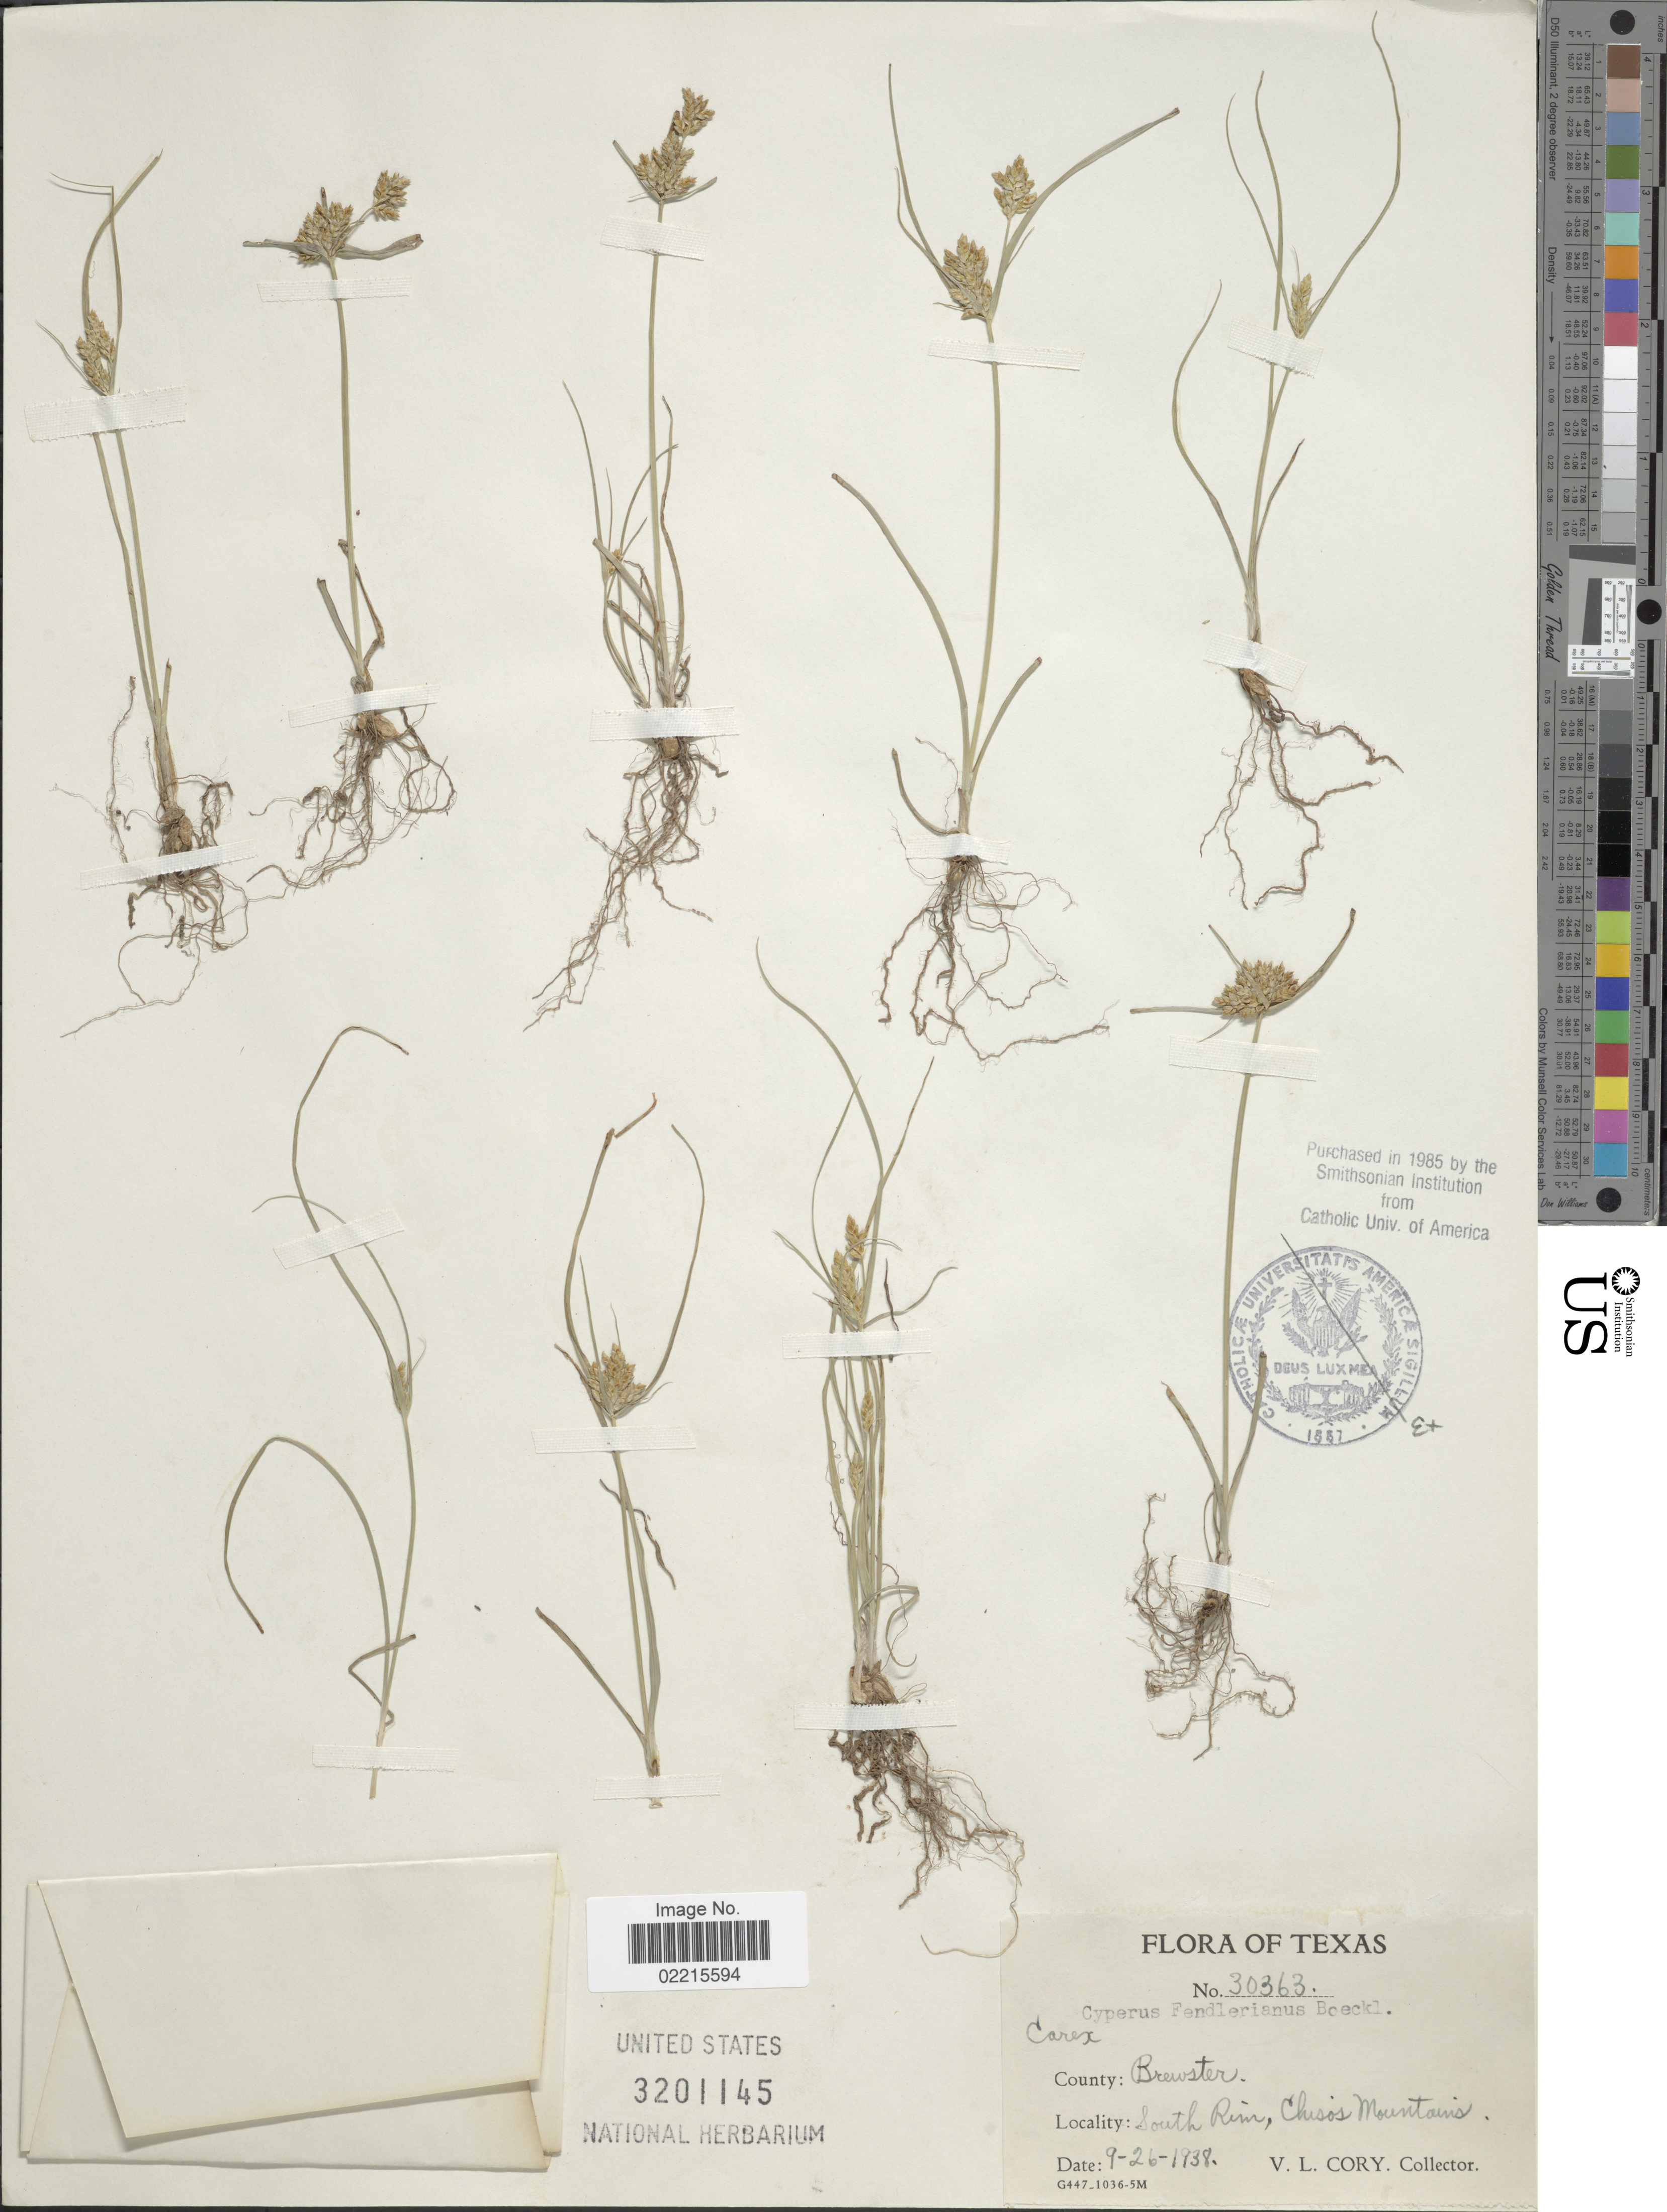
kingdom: Plantae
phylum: Tracheophyta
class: Liliopsida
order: Poales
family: Cyperaceae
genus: Cyperus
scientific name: Cyperus fendlerianus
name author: Boeckeler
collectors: V. Cory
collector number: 30363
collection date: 1938-09-26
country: United States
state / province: Texas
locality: County: Brewster, South Rim, Chisos Mountains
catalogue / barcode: US 3201145